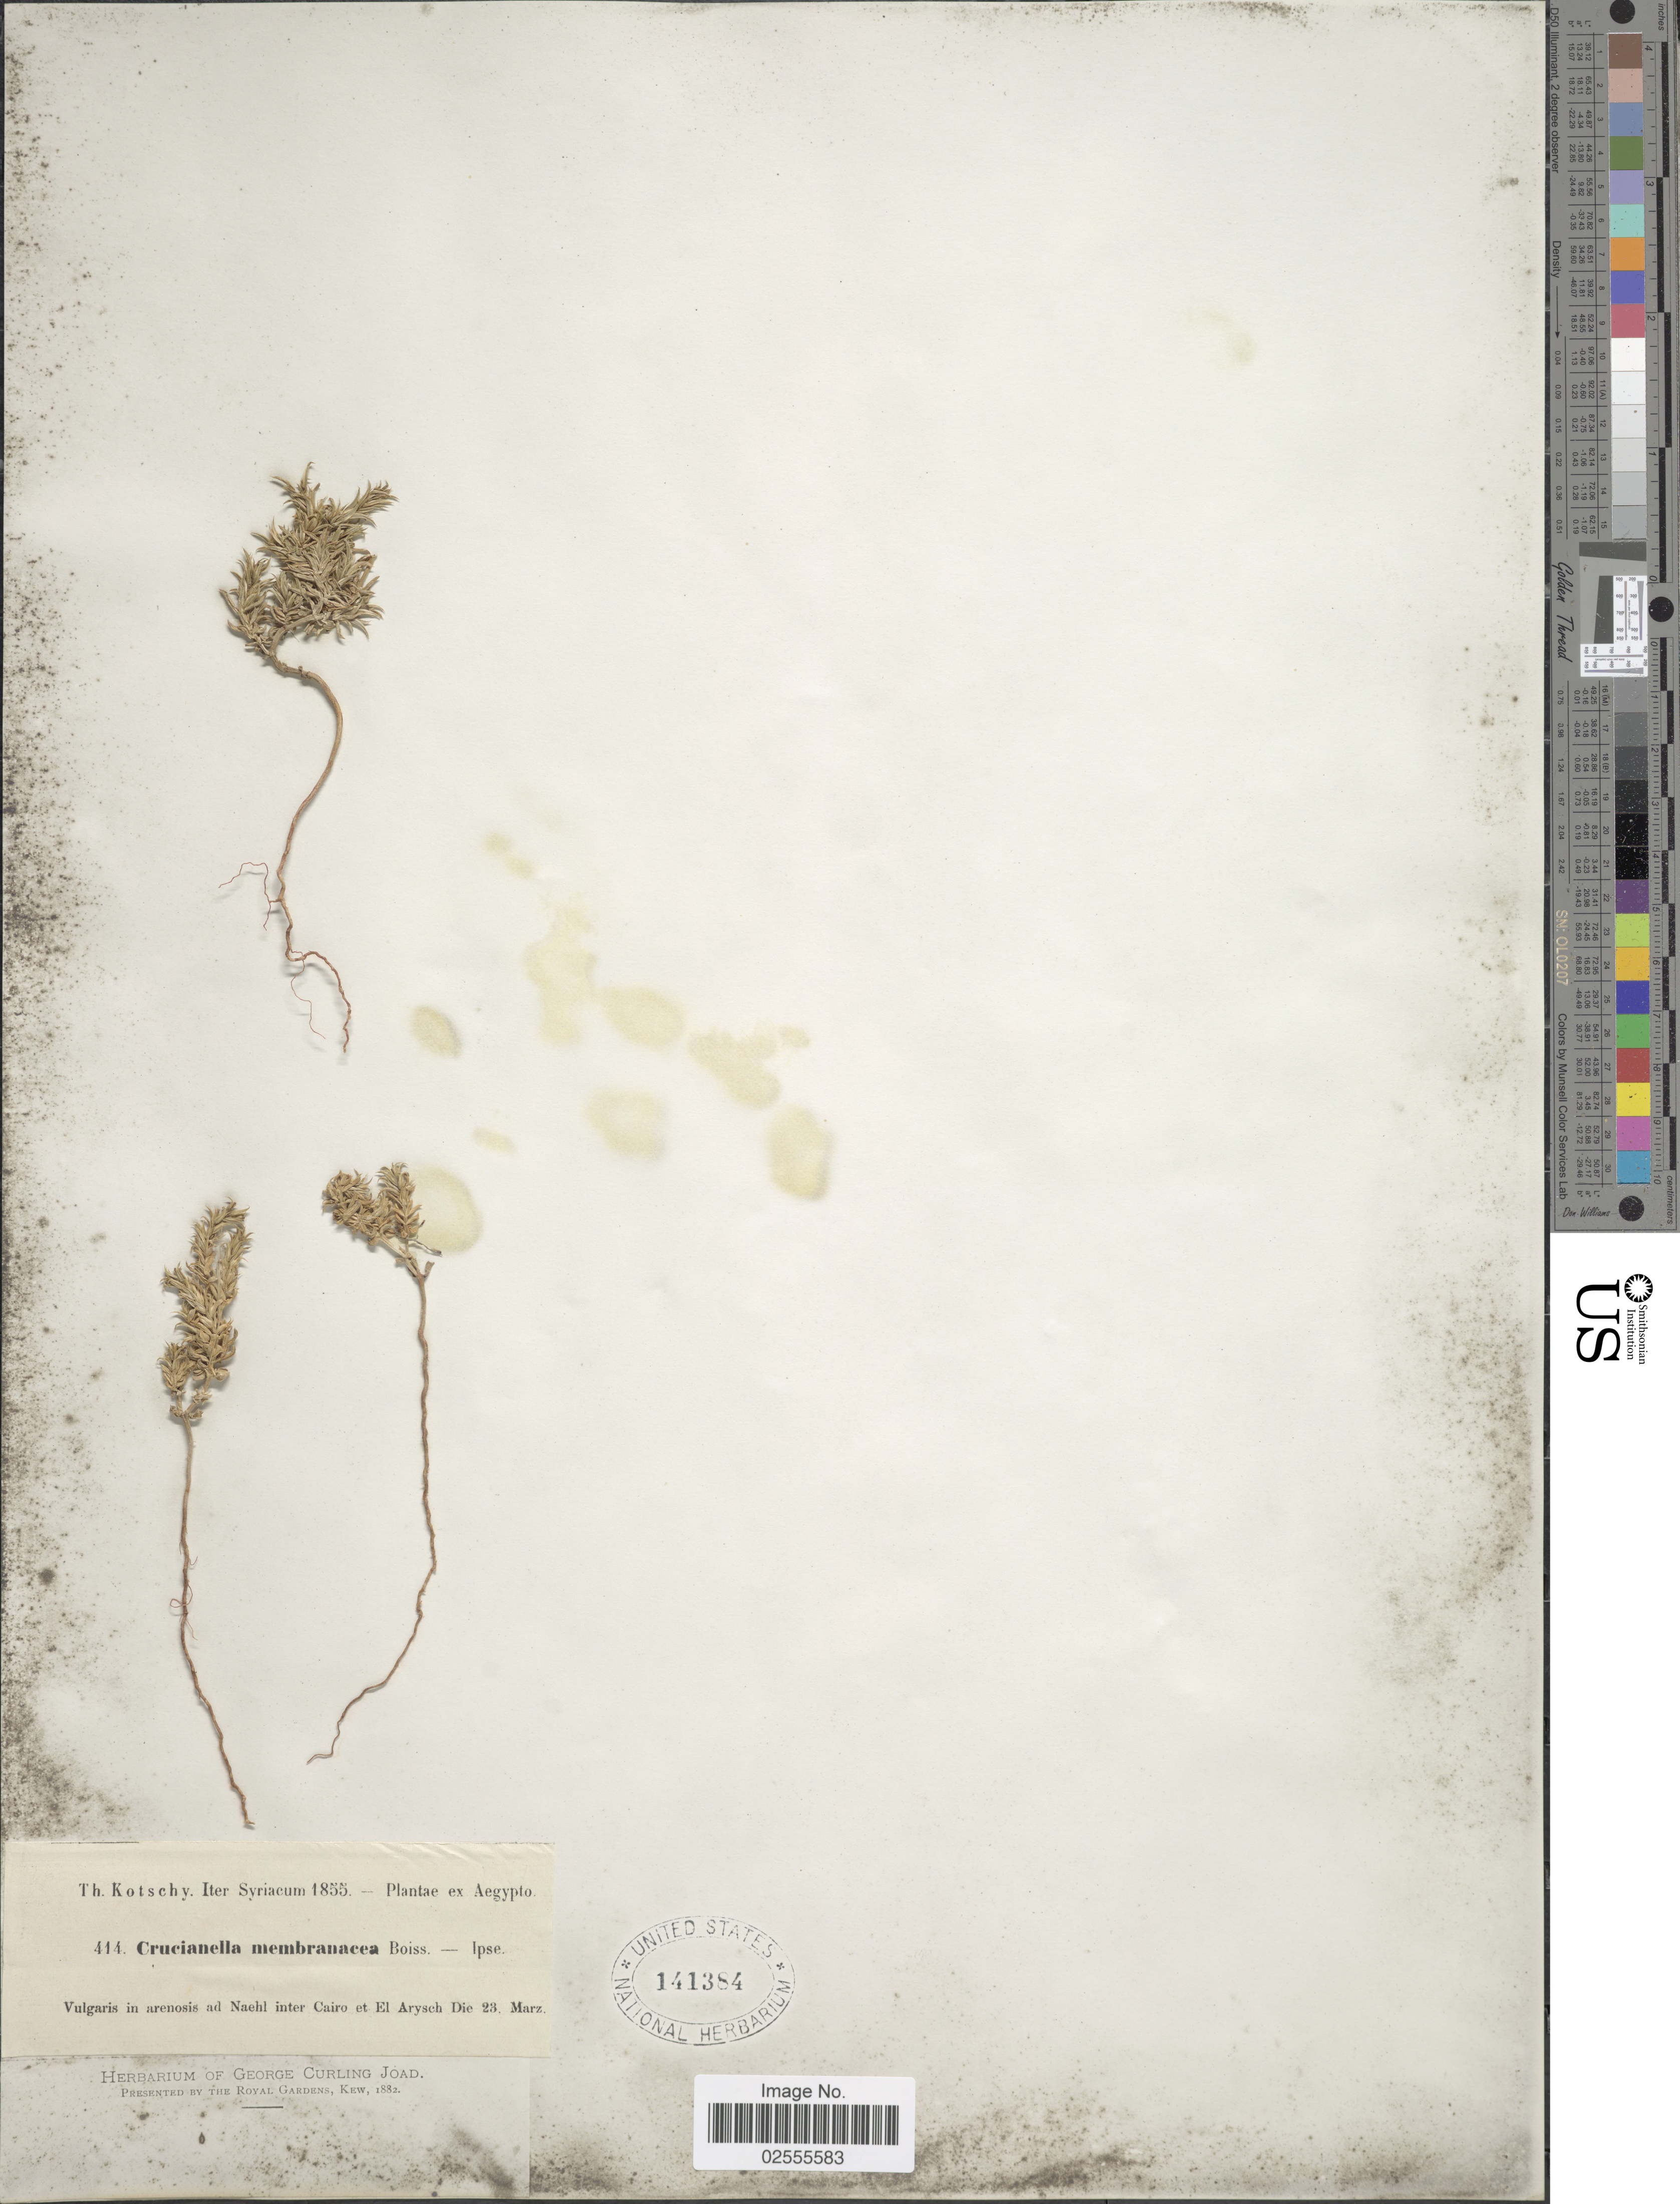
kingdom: Plantae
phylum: Tracheophyta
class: Magnoliopsida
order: Gentianales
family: Rubiaceae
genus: Crucianella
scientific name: Crucianella membranacea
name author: Boiss.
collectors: K. G. Kotschy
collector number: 414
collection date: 1855-03-23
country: Egypt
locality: Iter Syriacum, Aegypto, Vulgaris in arenosis ad Naehl inter Cairo et El Arysch.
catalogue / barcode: US 141384